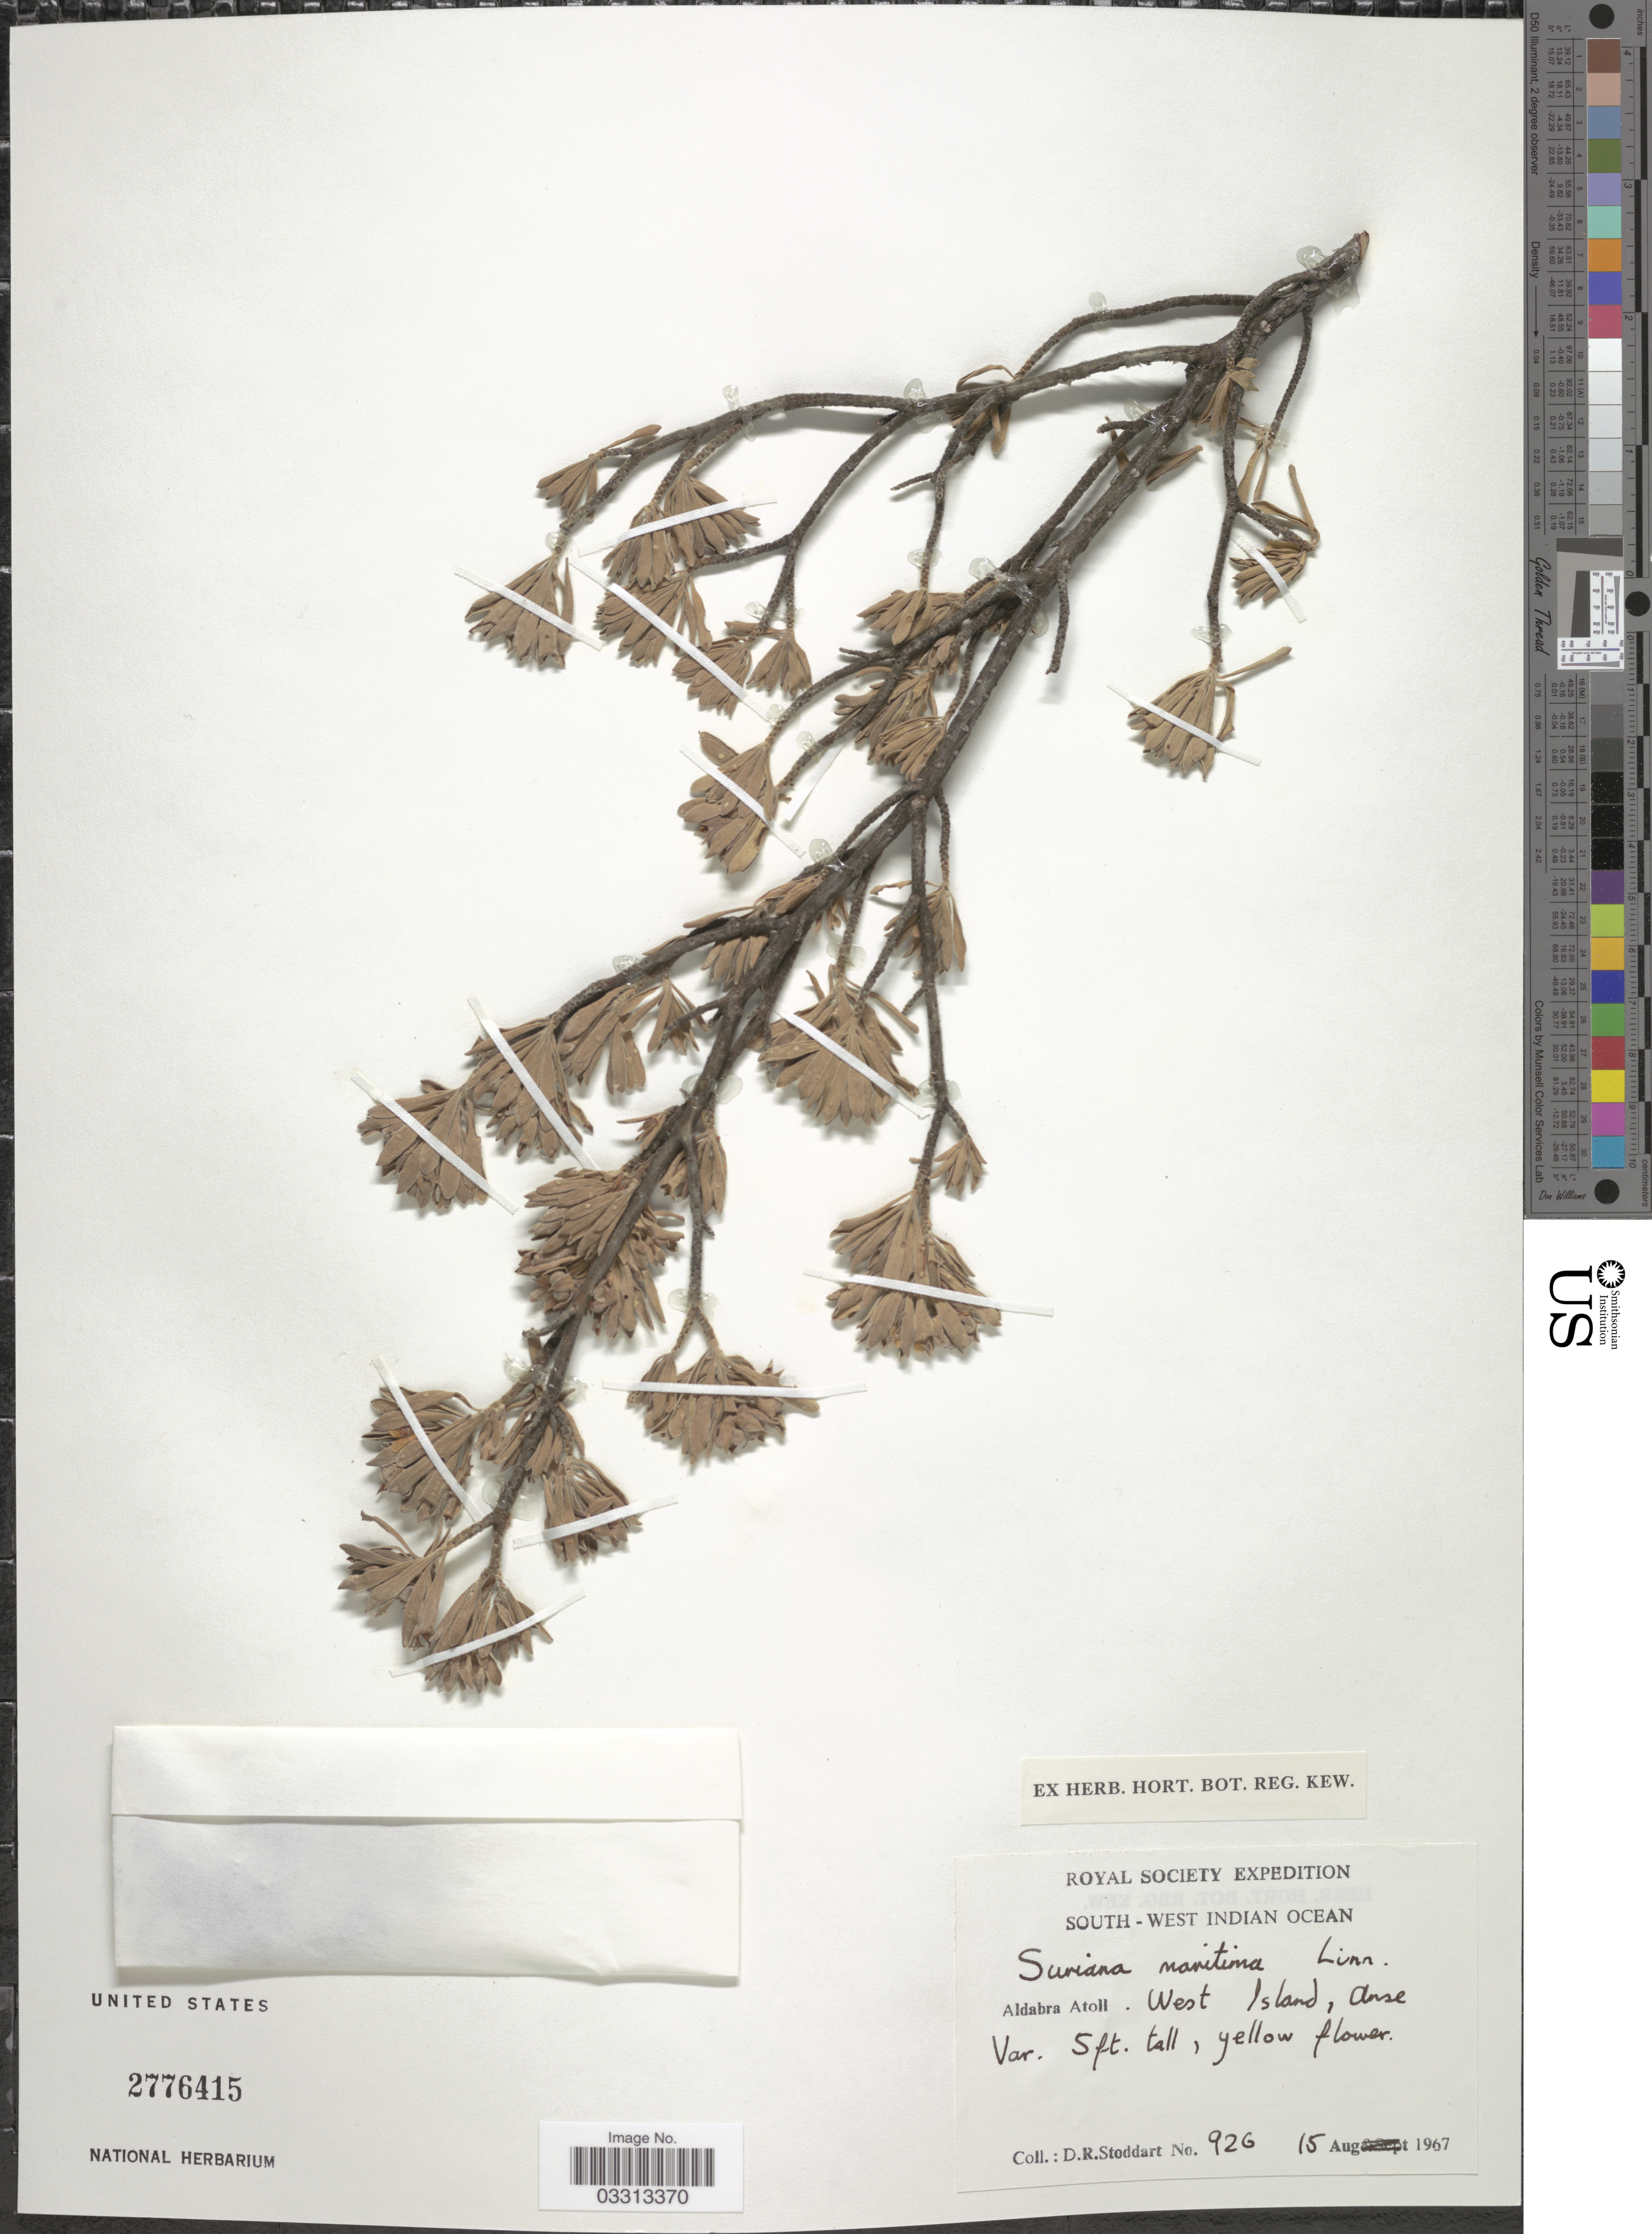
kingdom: Plantae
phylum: Tracheophyta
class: Magnoliopsida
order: Fabales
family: Surianaceae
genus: Suriana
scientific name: Suriana maritima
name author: L.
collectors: D. R. Stoddart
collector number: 926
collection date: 1967-08-15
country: Seychelles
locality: South-West Indian Ocean. Aldabra Atoll - West Island, Anse.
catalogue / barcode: US 2776415